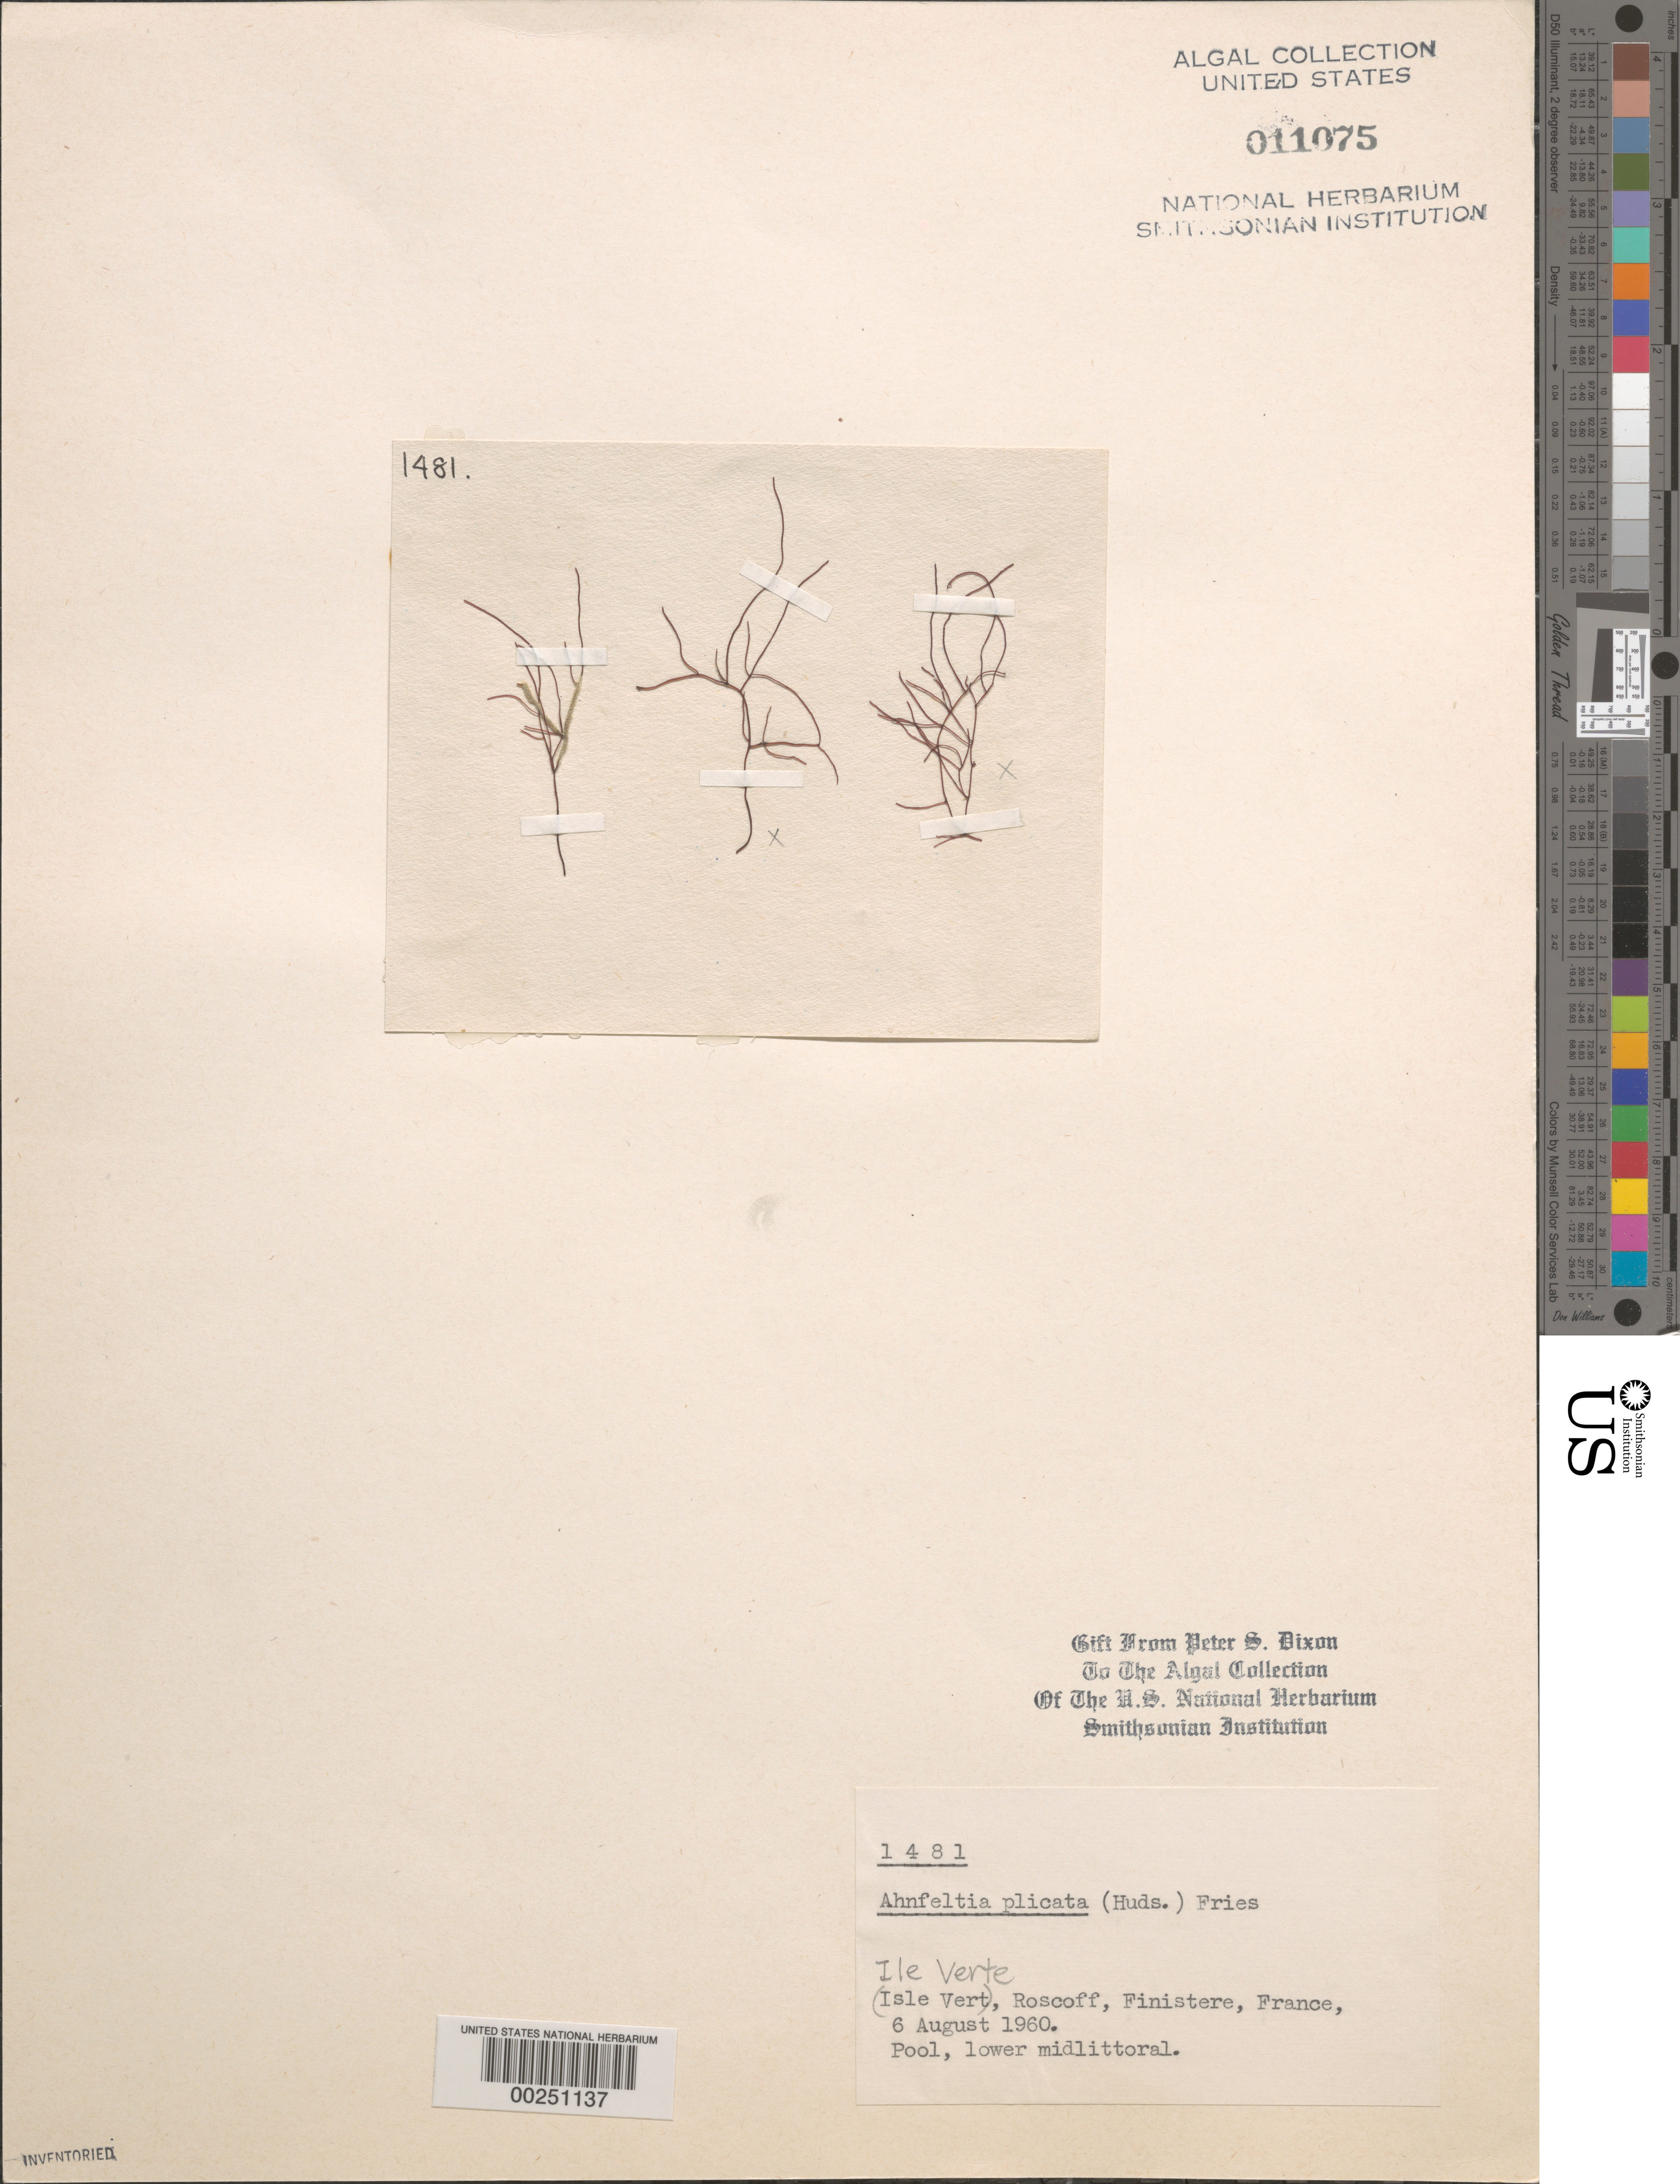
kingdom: Plantae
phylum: Rhodophyta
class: Florideophyceae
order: Ahnfeltiales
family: Ahnfeltiaceae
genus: Ahnfeltia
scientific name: Ahnfeltia plicata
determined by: Dixon, P. S.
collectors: P. S. Dixon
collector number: PSD 1481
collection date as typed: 06 Aug 1960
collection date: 1960-08-06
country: France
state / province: Bretagne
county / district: Finistère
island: Ile Verte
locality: Roscoff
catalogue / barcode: US 11075